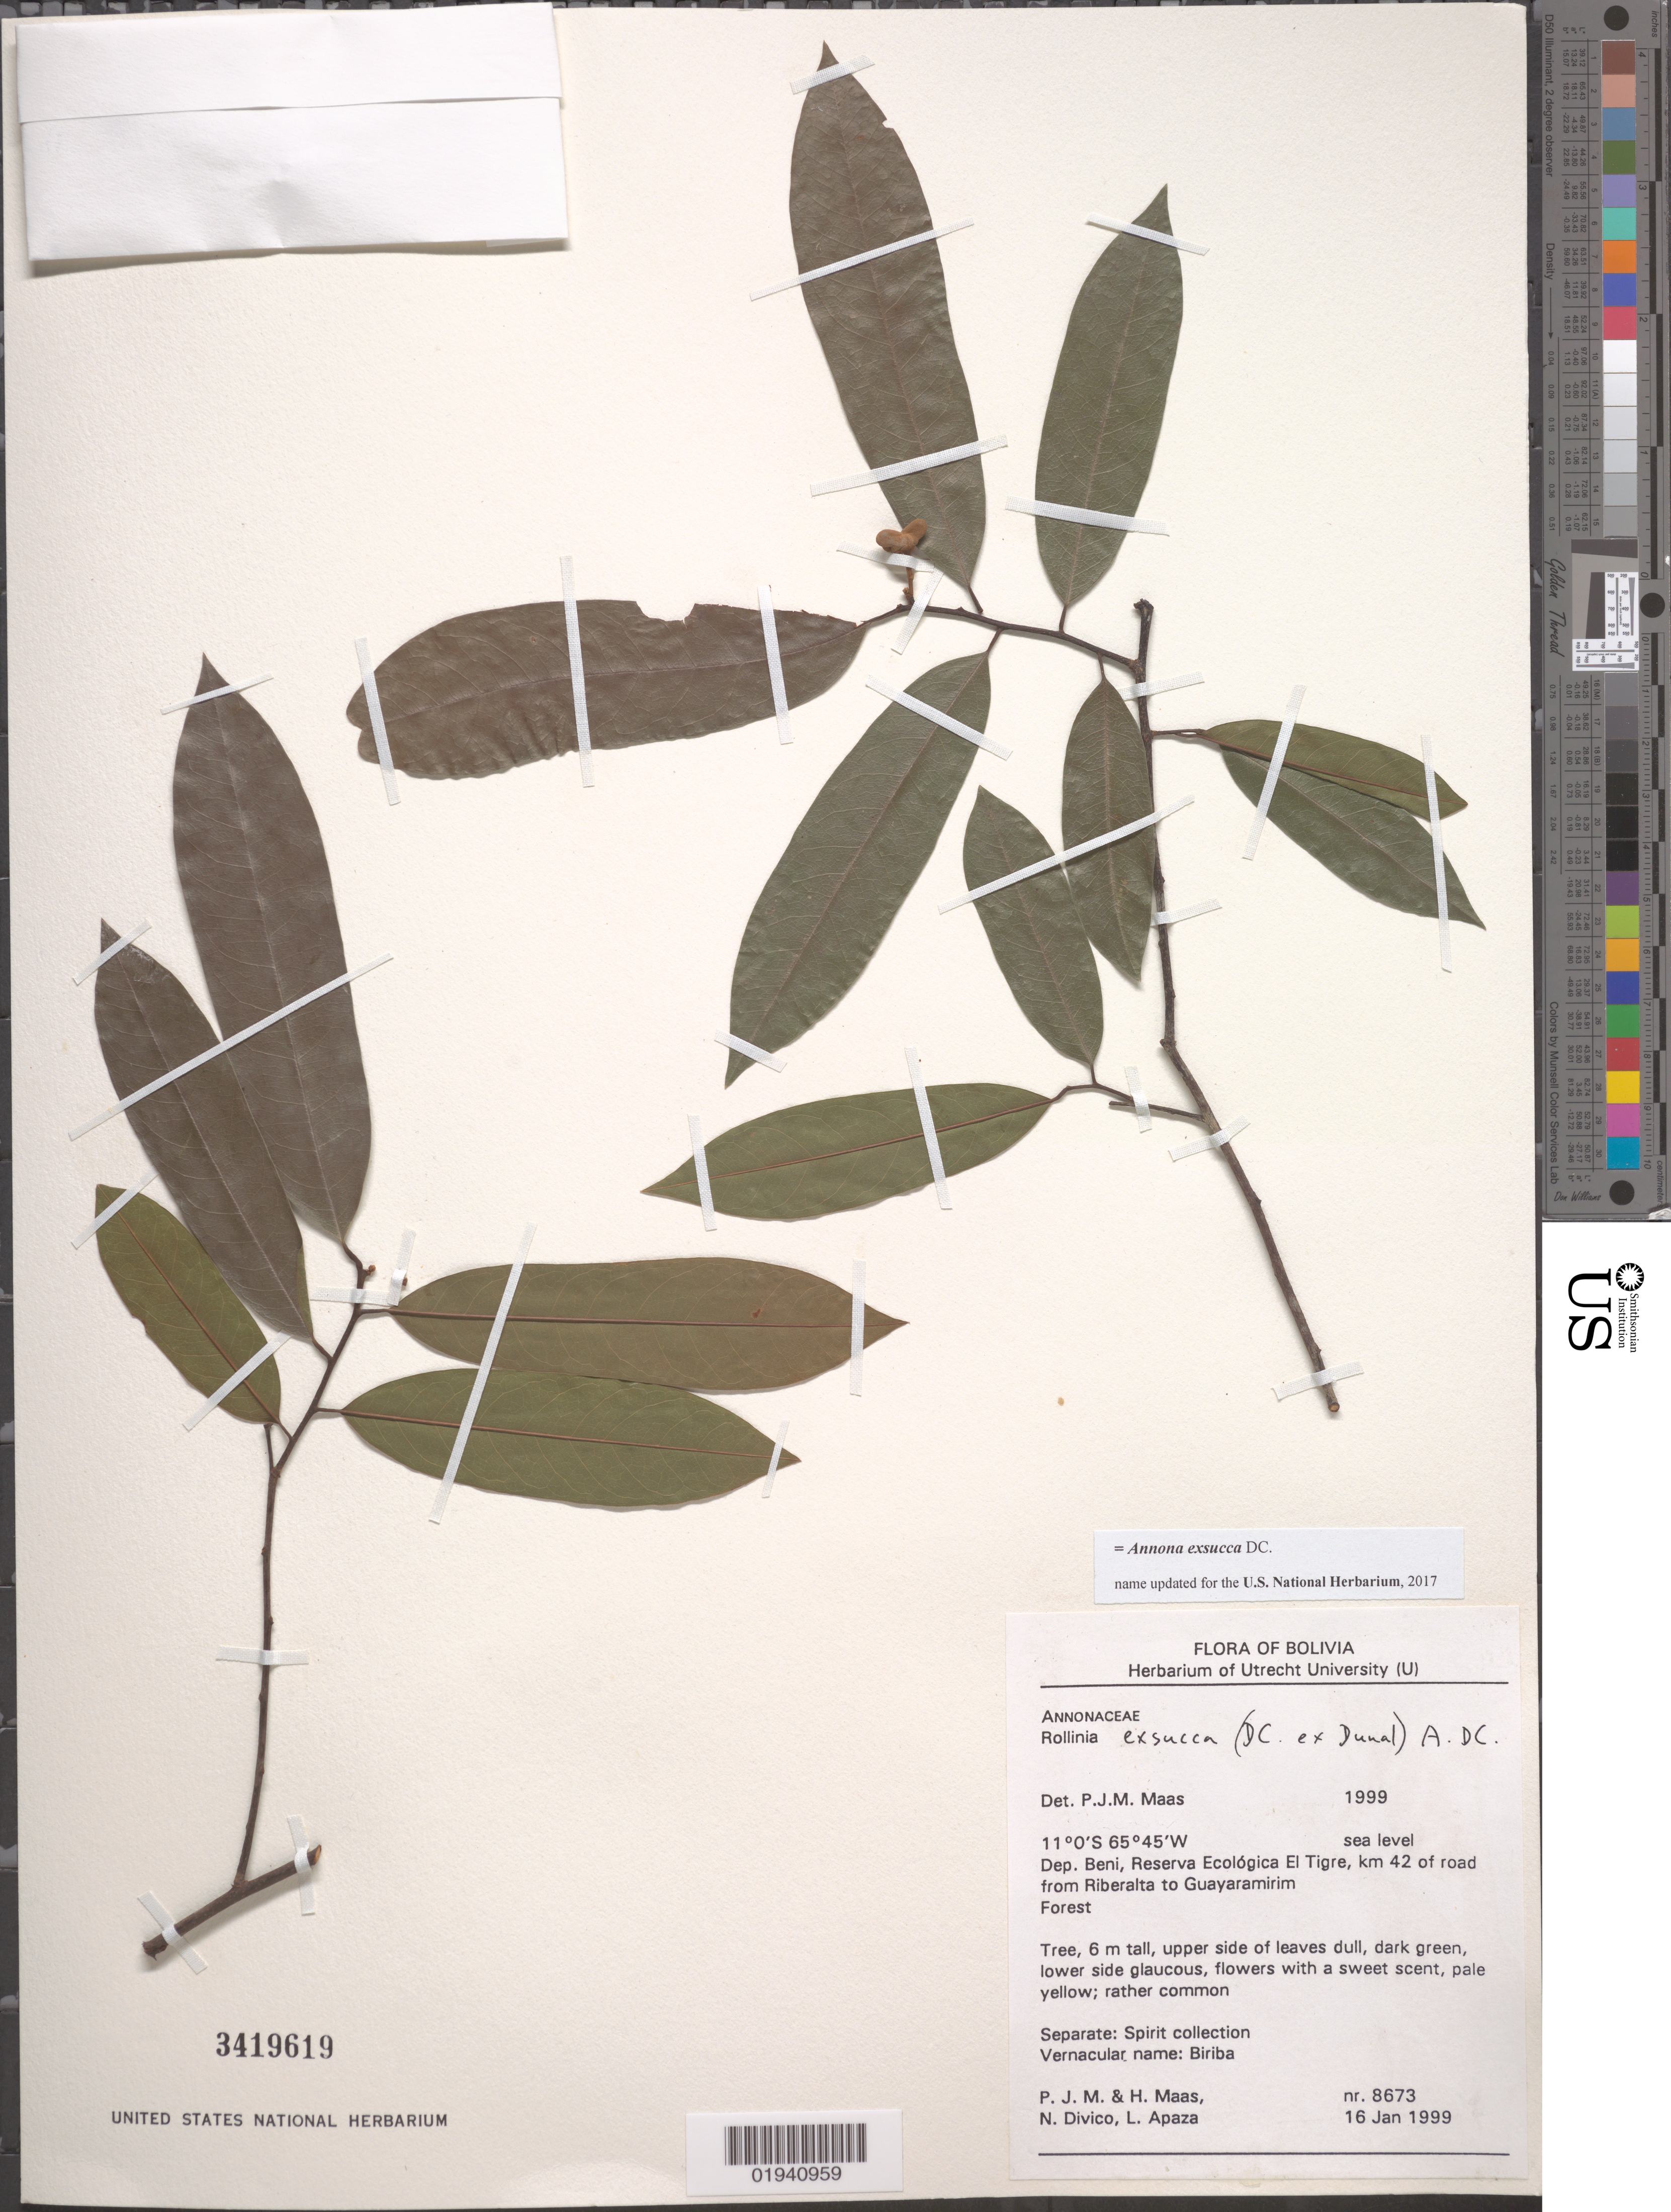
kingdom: Plantae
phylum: Tracheophyta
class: Magnoliopsida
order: Magnoliales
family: Annonaceae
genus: Annona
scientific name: Annona exsucca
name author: DC. ex Dunal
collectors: P. Maas, H. Maas van de Kamer, N. Divico & L. Apaza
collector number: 8673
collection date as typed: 16 Jan 1999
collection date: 1999-01-16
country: Bolivia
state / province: Beni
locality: Reserva Ecologica El Tigre, km 42 of road from Riberalta to Guayaramirim.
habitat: forest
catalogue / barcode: US 3419619